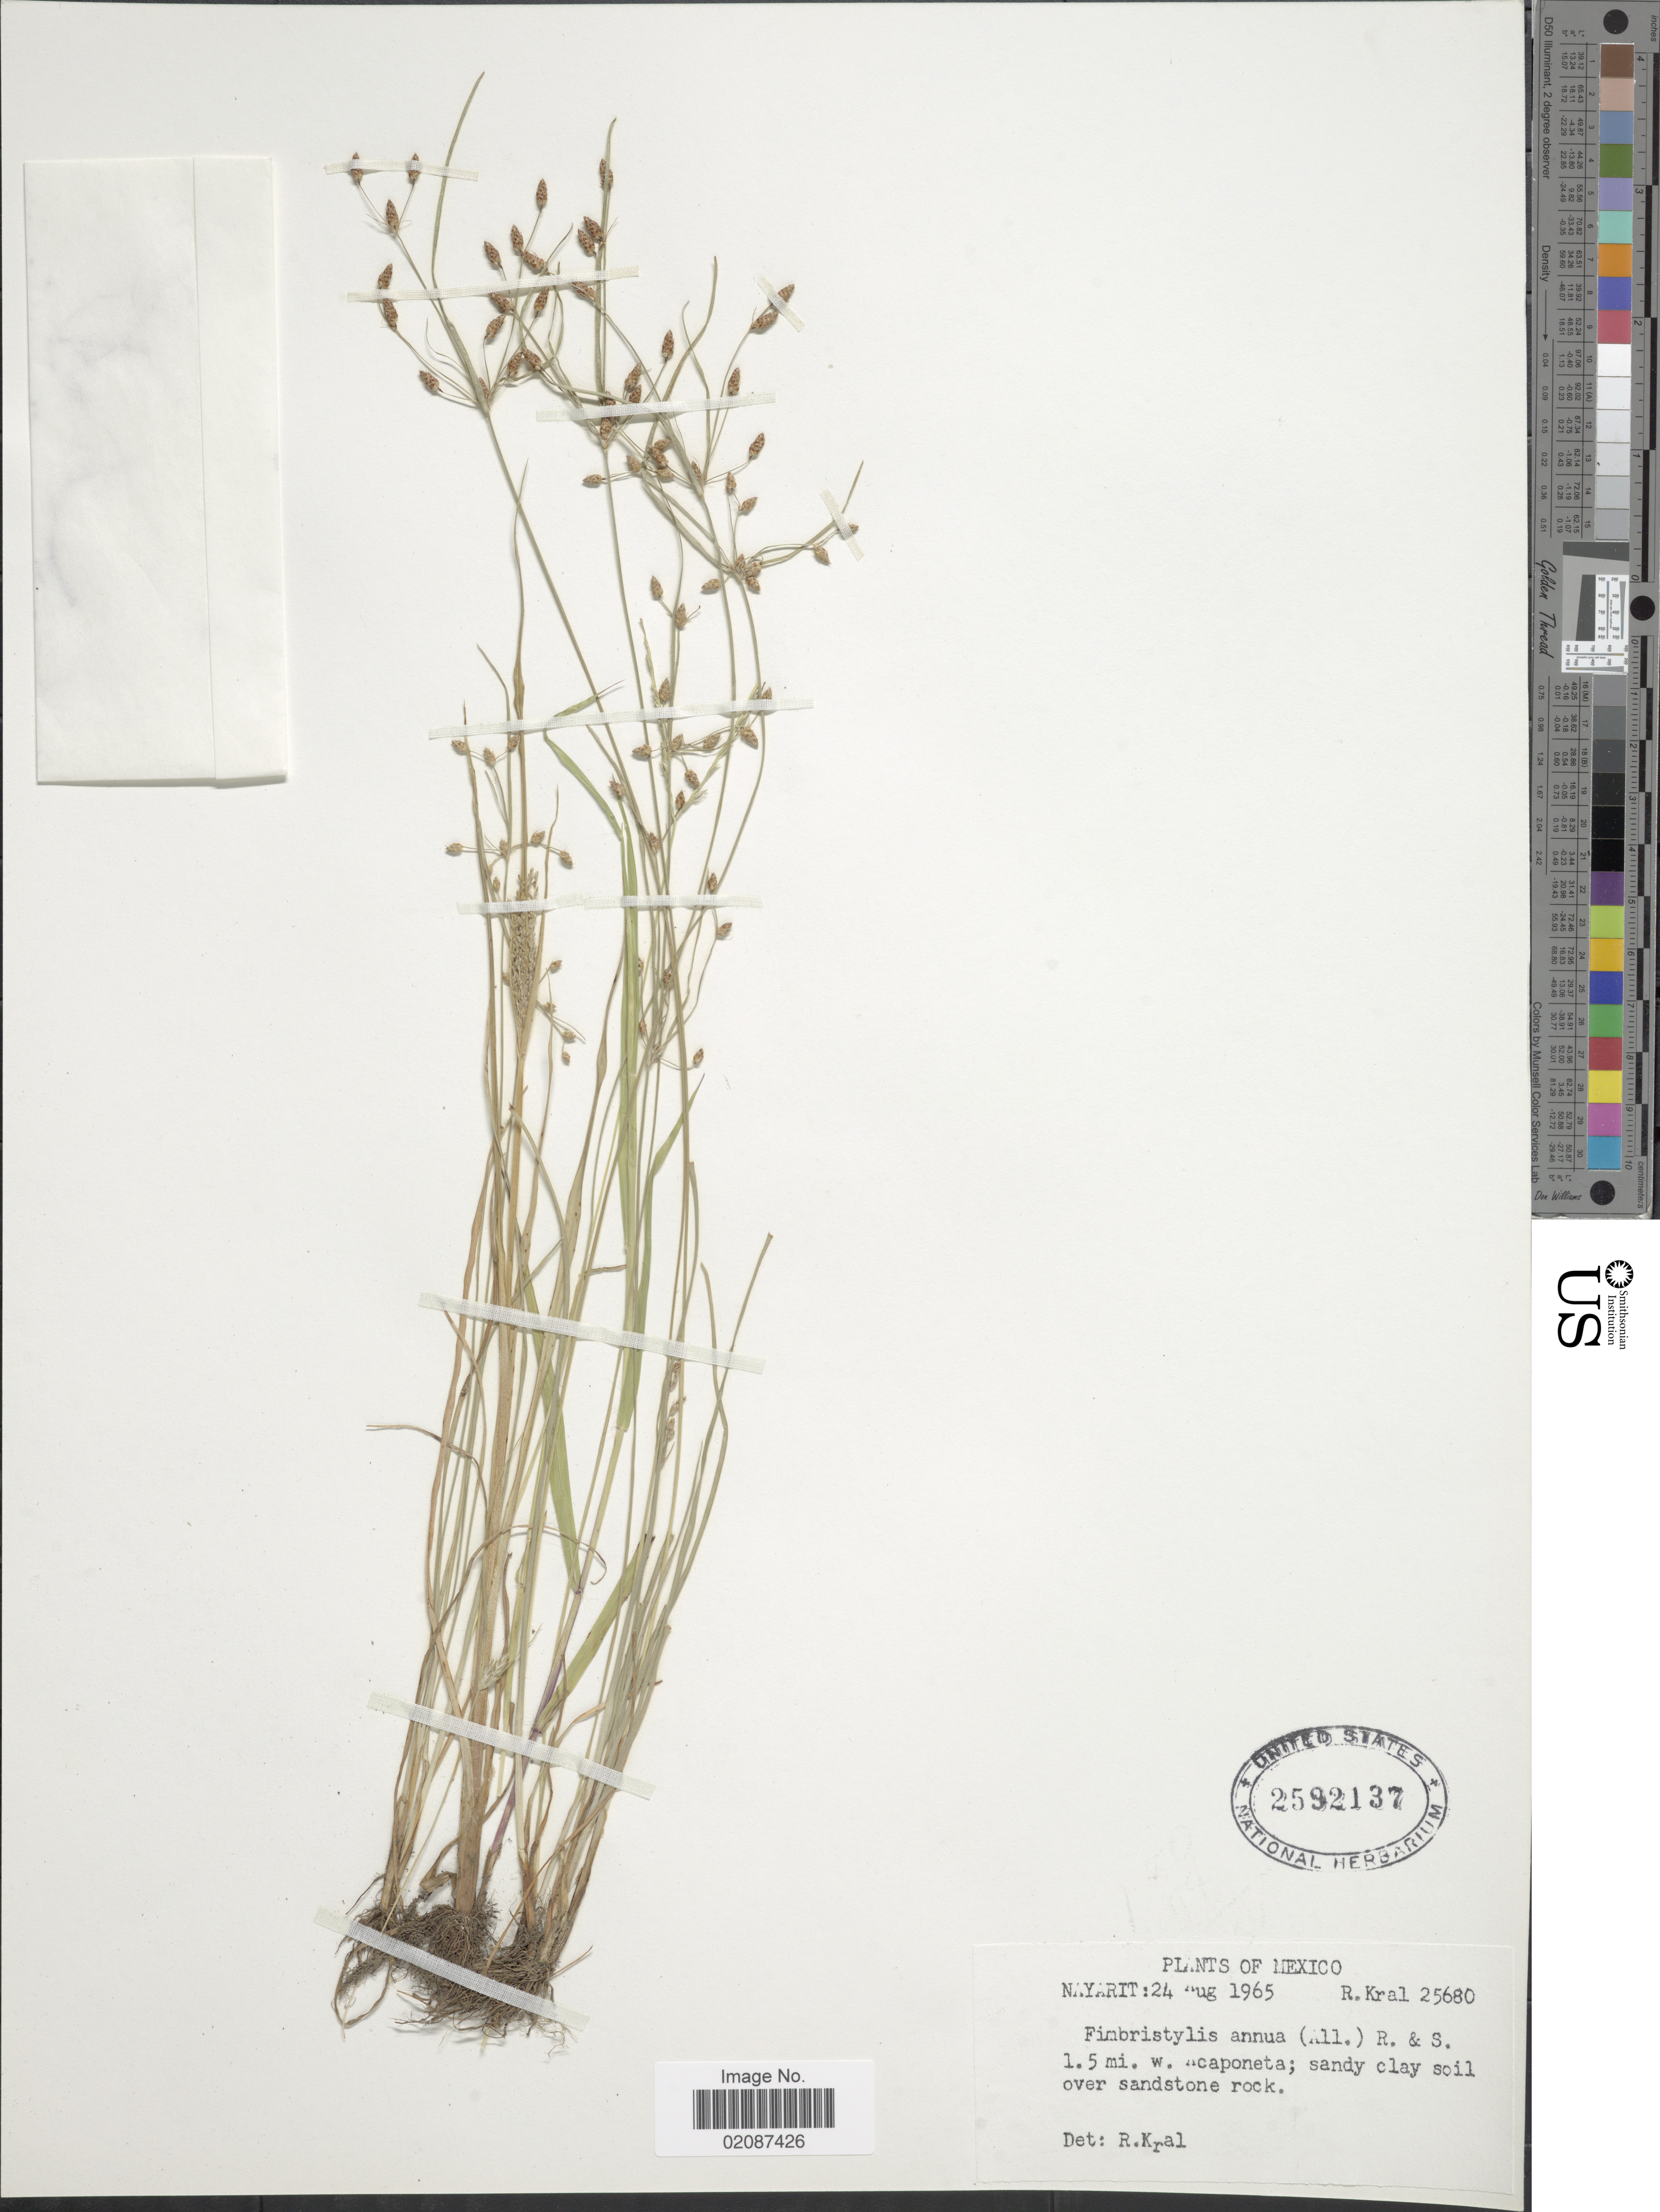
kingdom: Plantae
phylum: Tracheophyta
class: Liliopsida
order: Poales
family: Cyperaceae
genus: Fimbristylis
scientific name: Fimbristylis annua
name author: (All.) Roem. & Schult.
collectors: R. Kral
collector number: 25680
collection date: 1965-08-24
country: Mexico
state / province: Nayarit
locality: Nayarit, 1.5 mi. w. Acaponeta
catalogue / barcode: US 2592137